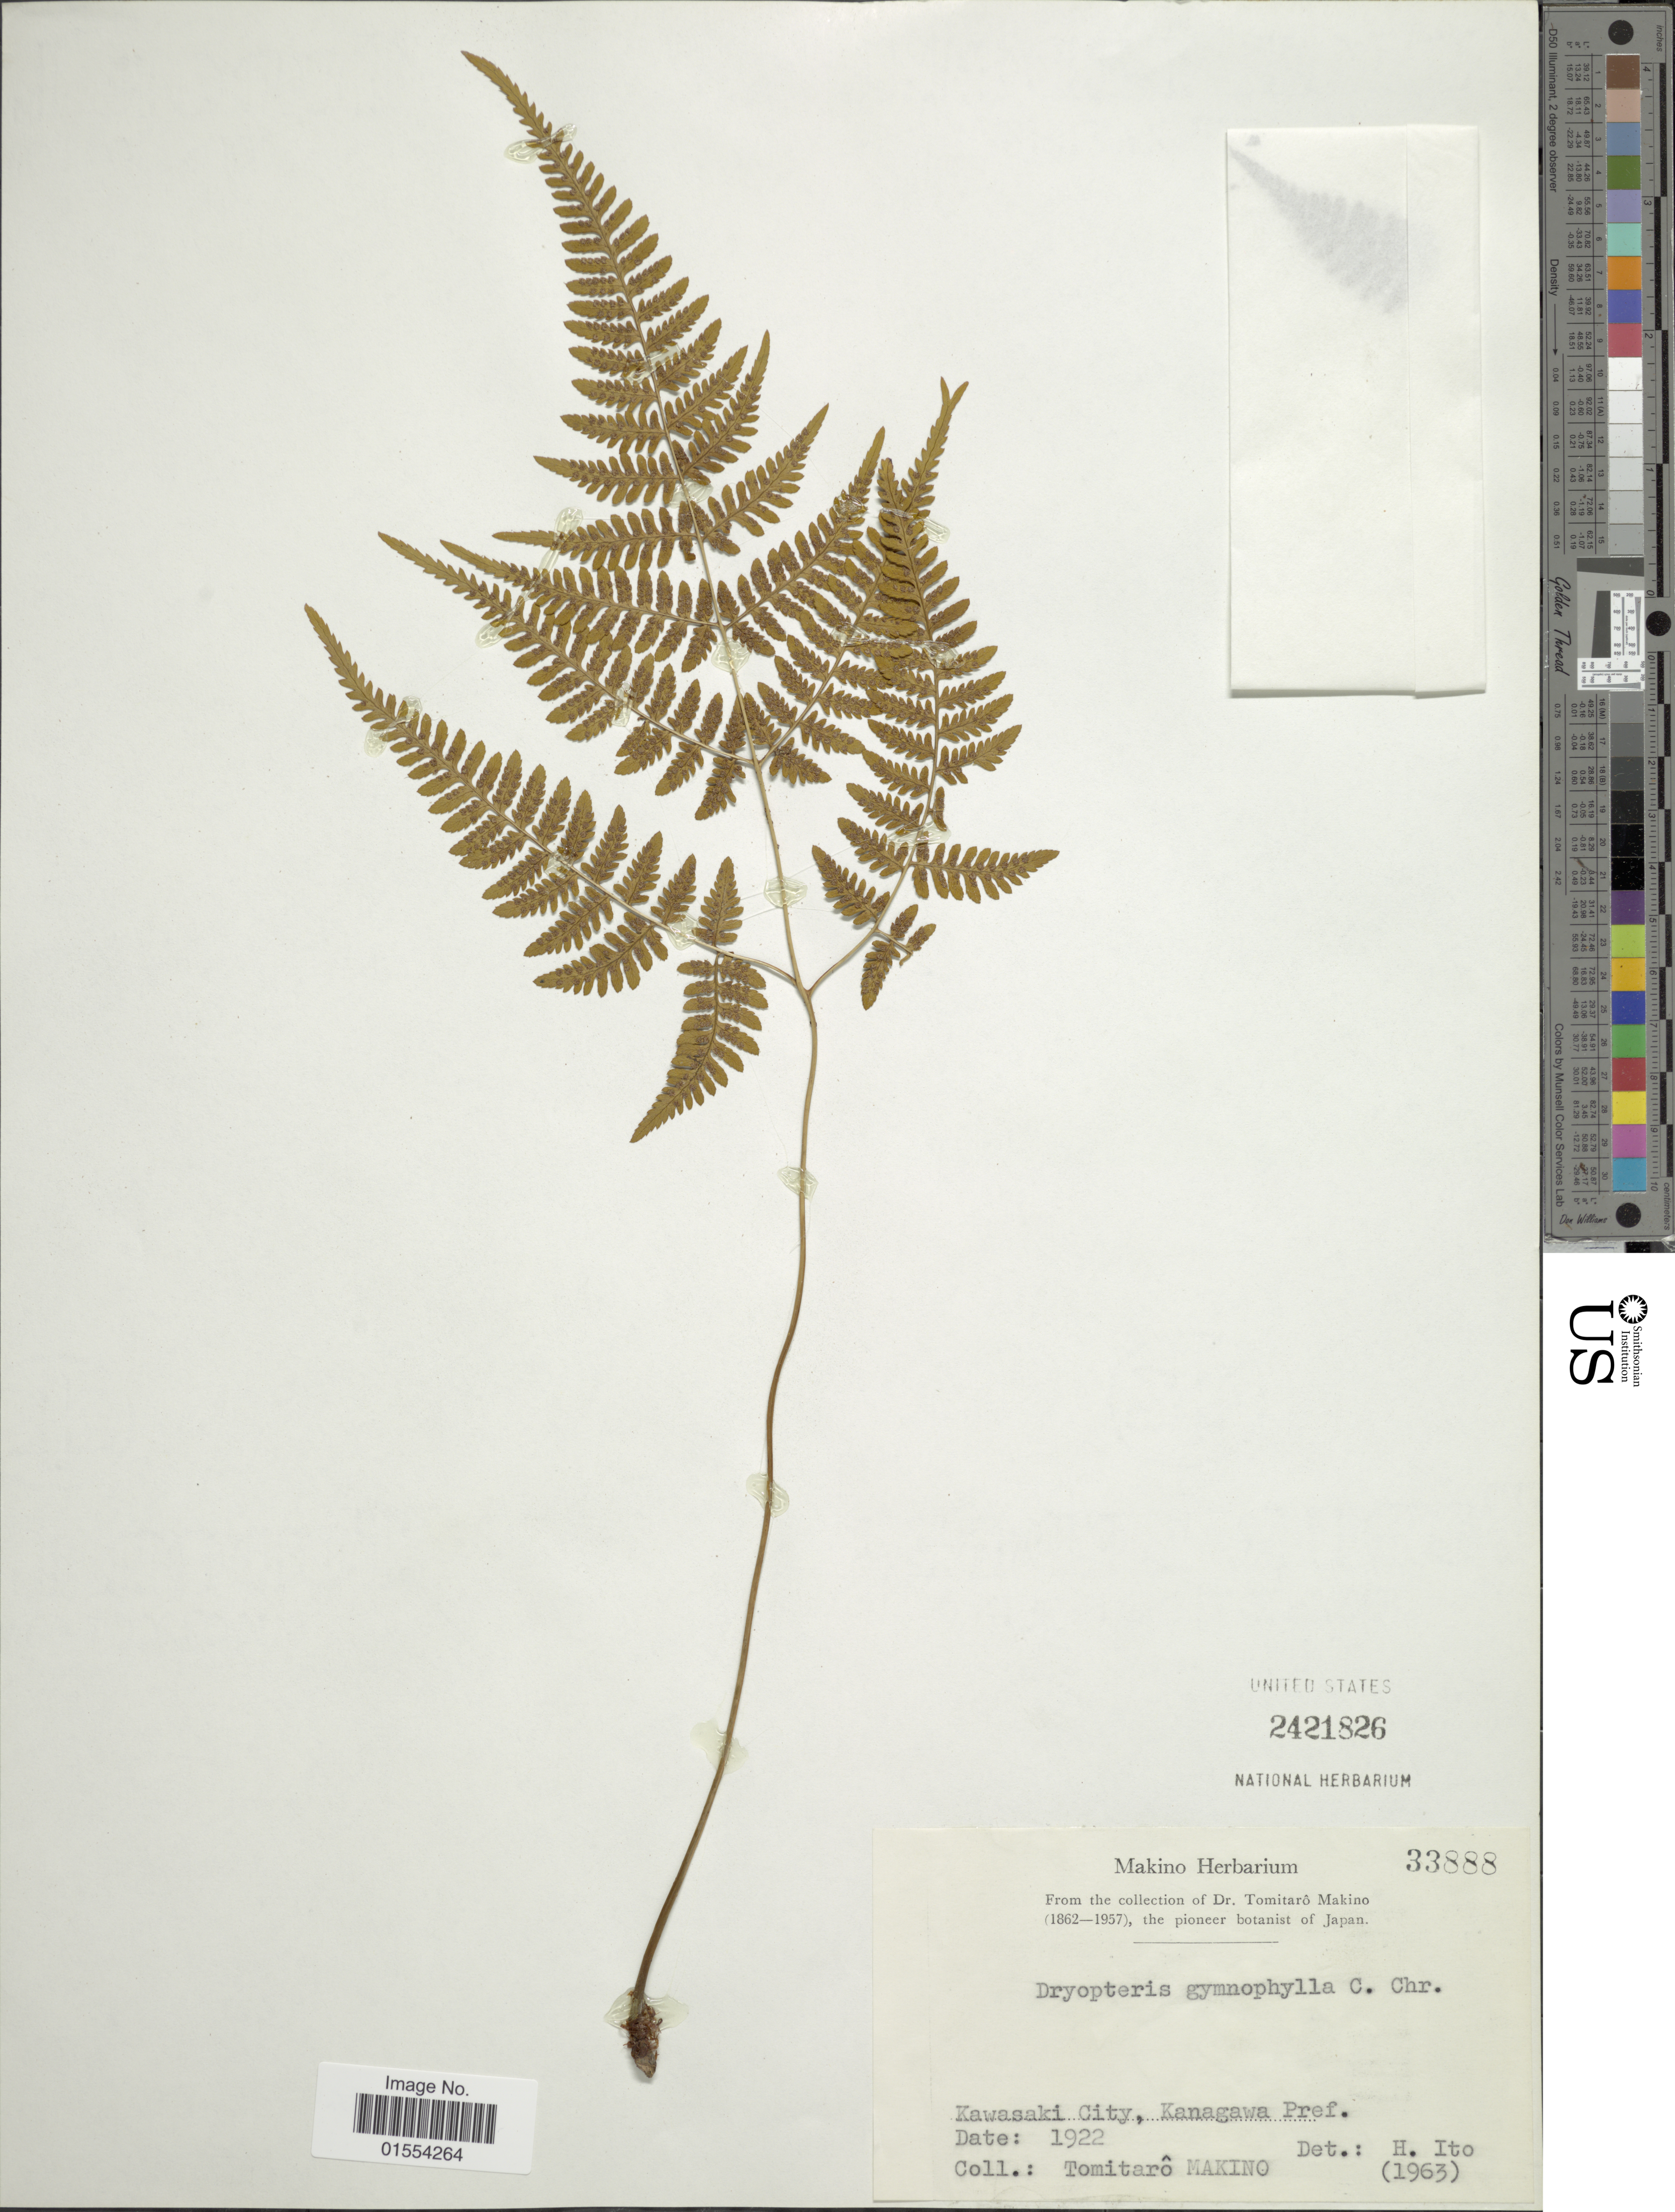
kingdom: Plantae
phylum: Tracheophyta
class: Polypodiopsida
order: Polypodiales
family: Dryopteridaceae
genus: Dryopteris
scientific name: Dryopteris gymnophylla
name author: (Baker) C. Chr.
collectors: T. Makino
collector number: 33888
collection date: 1922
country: Japan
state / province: Kanagawa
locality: Kawasaki City, Kanagawa Pref.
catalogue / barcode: US 2421826